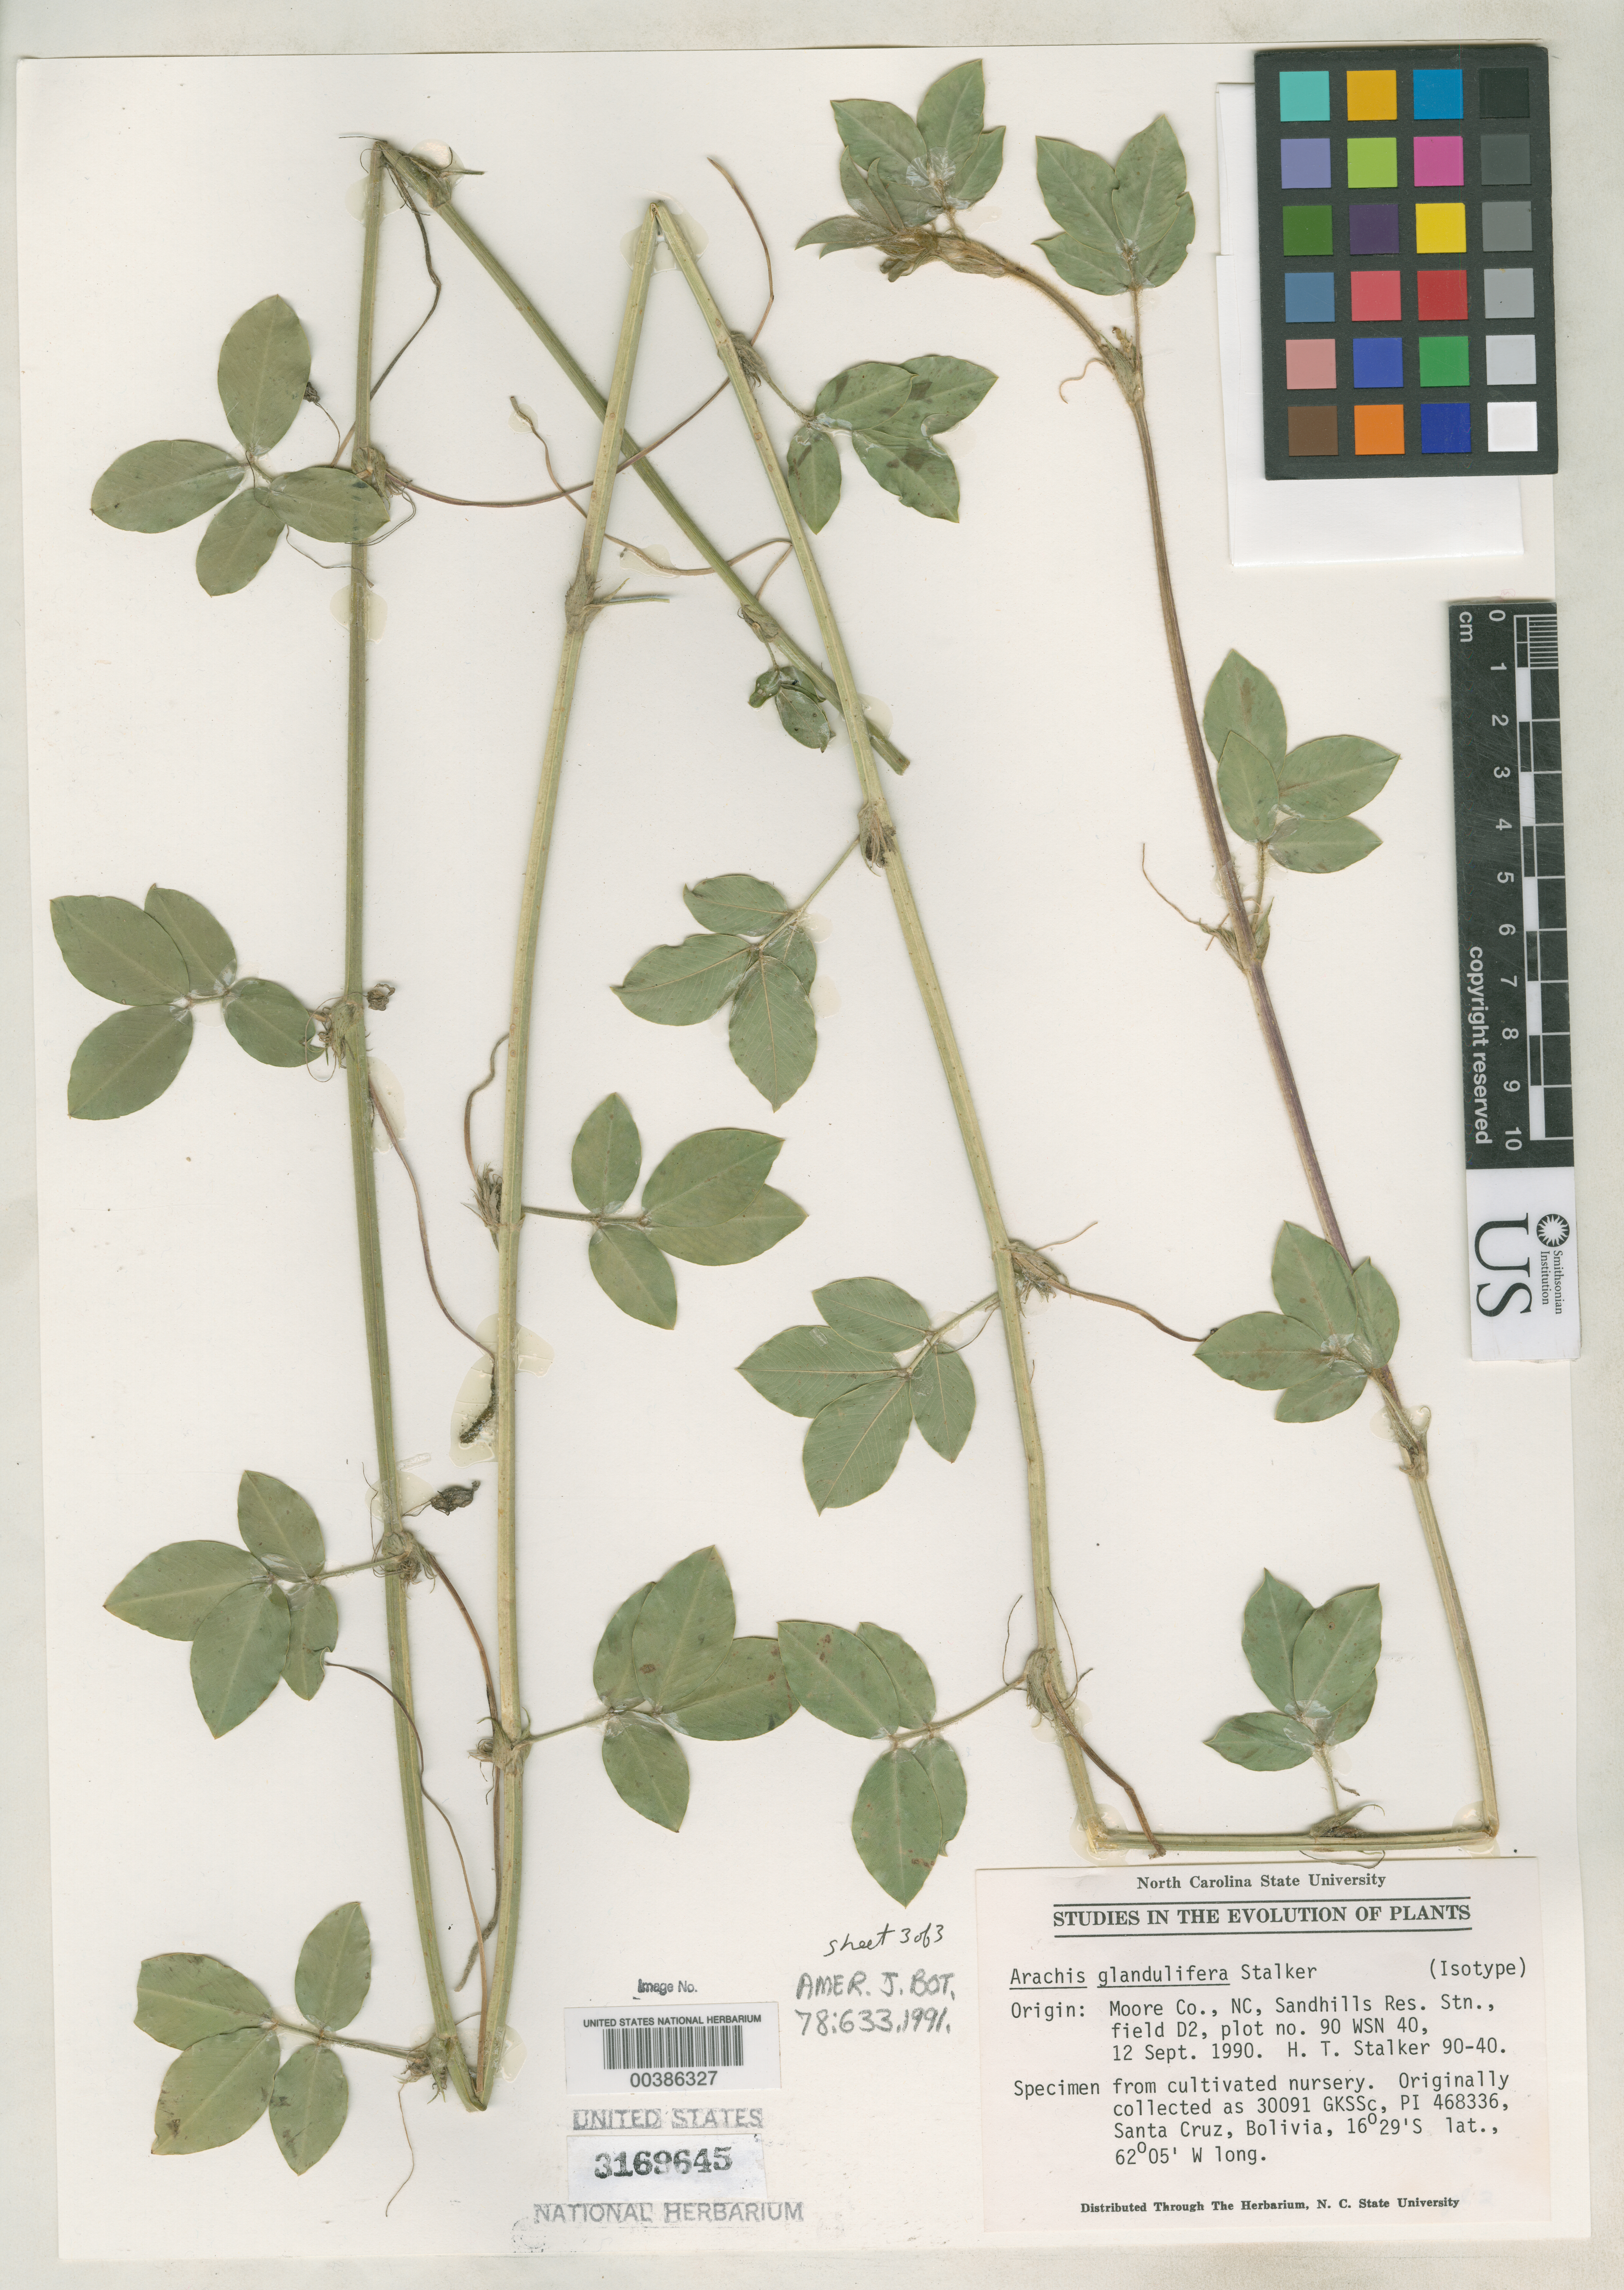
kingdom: Plantae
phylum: Tracheophyta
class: Magnoliopsida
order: Fabales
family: Fabaceae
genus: Arachis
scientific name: Arachis glandulifera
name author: Stalker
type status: Isotype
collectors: H. Stalker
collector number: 90-40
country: Bolivia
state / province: Santa Cruz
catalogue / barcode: US 3169645